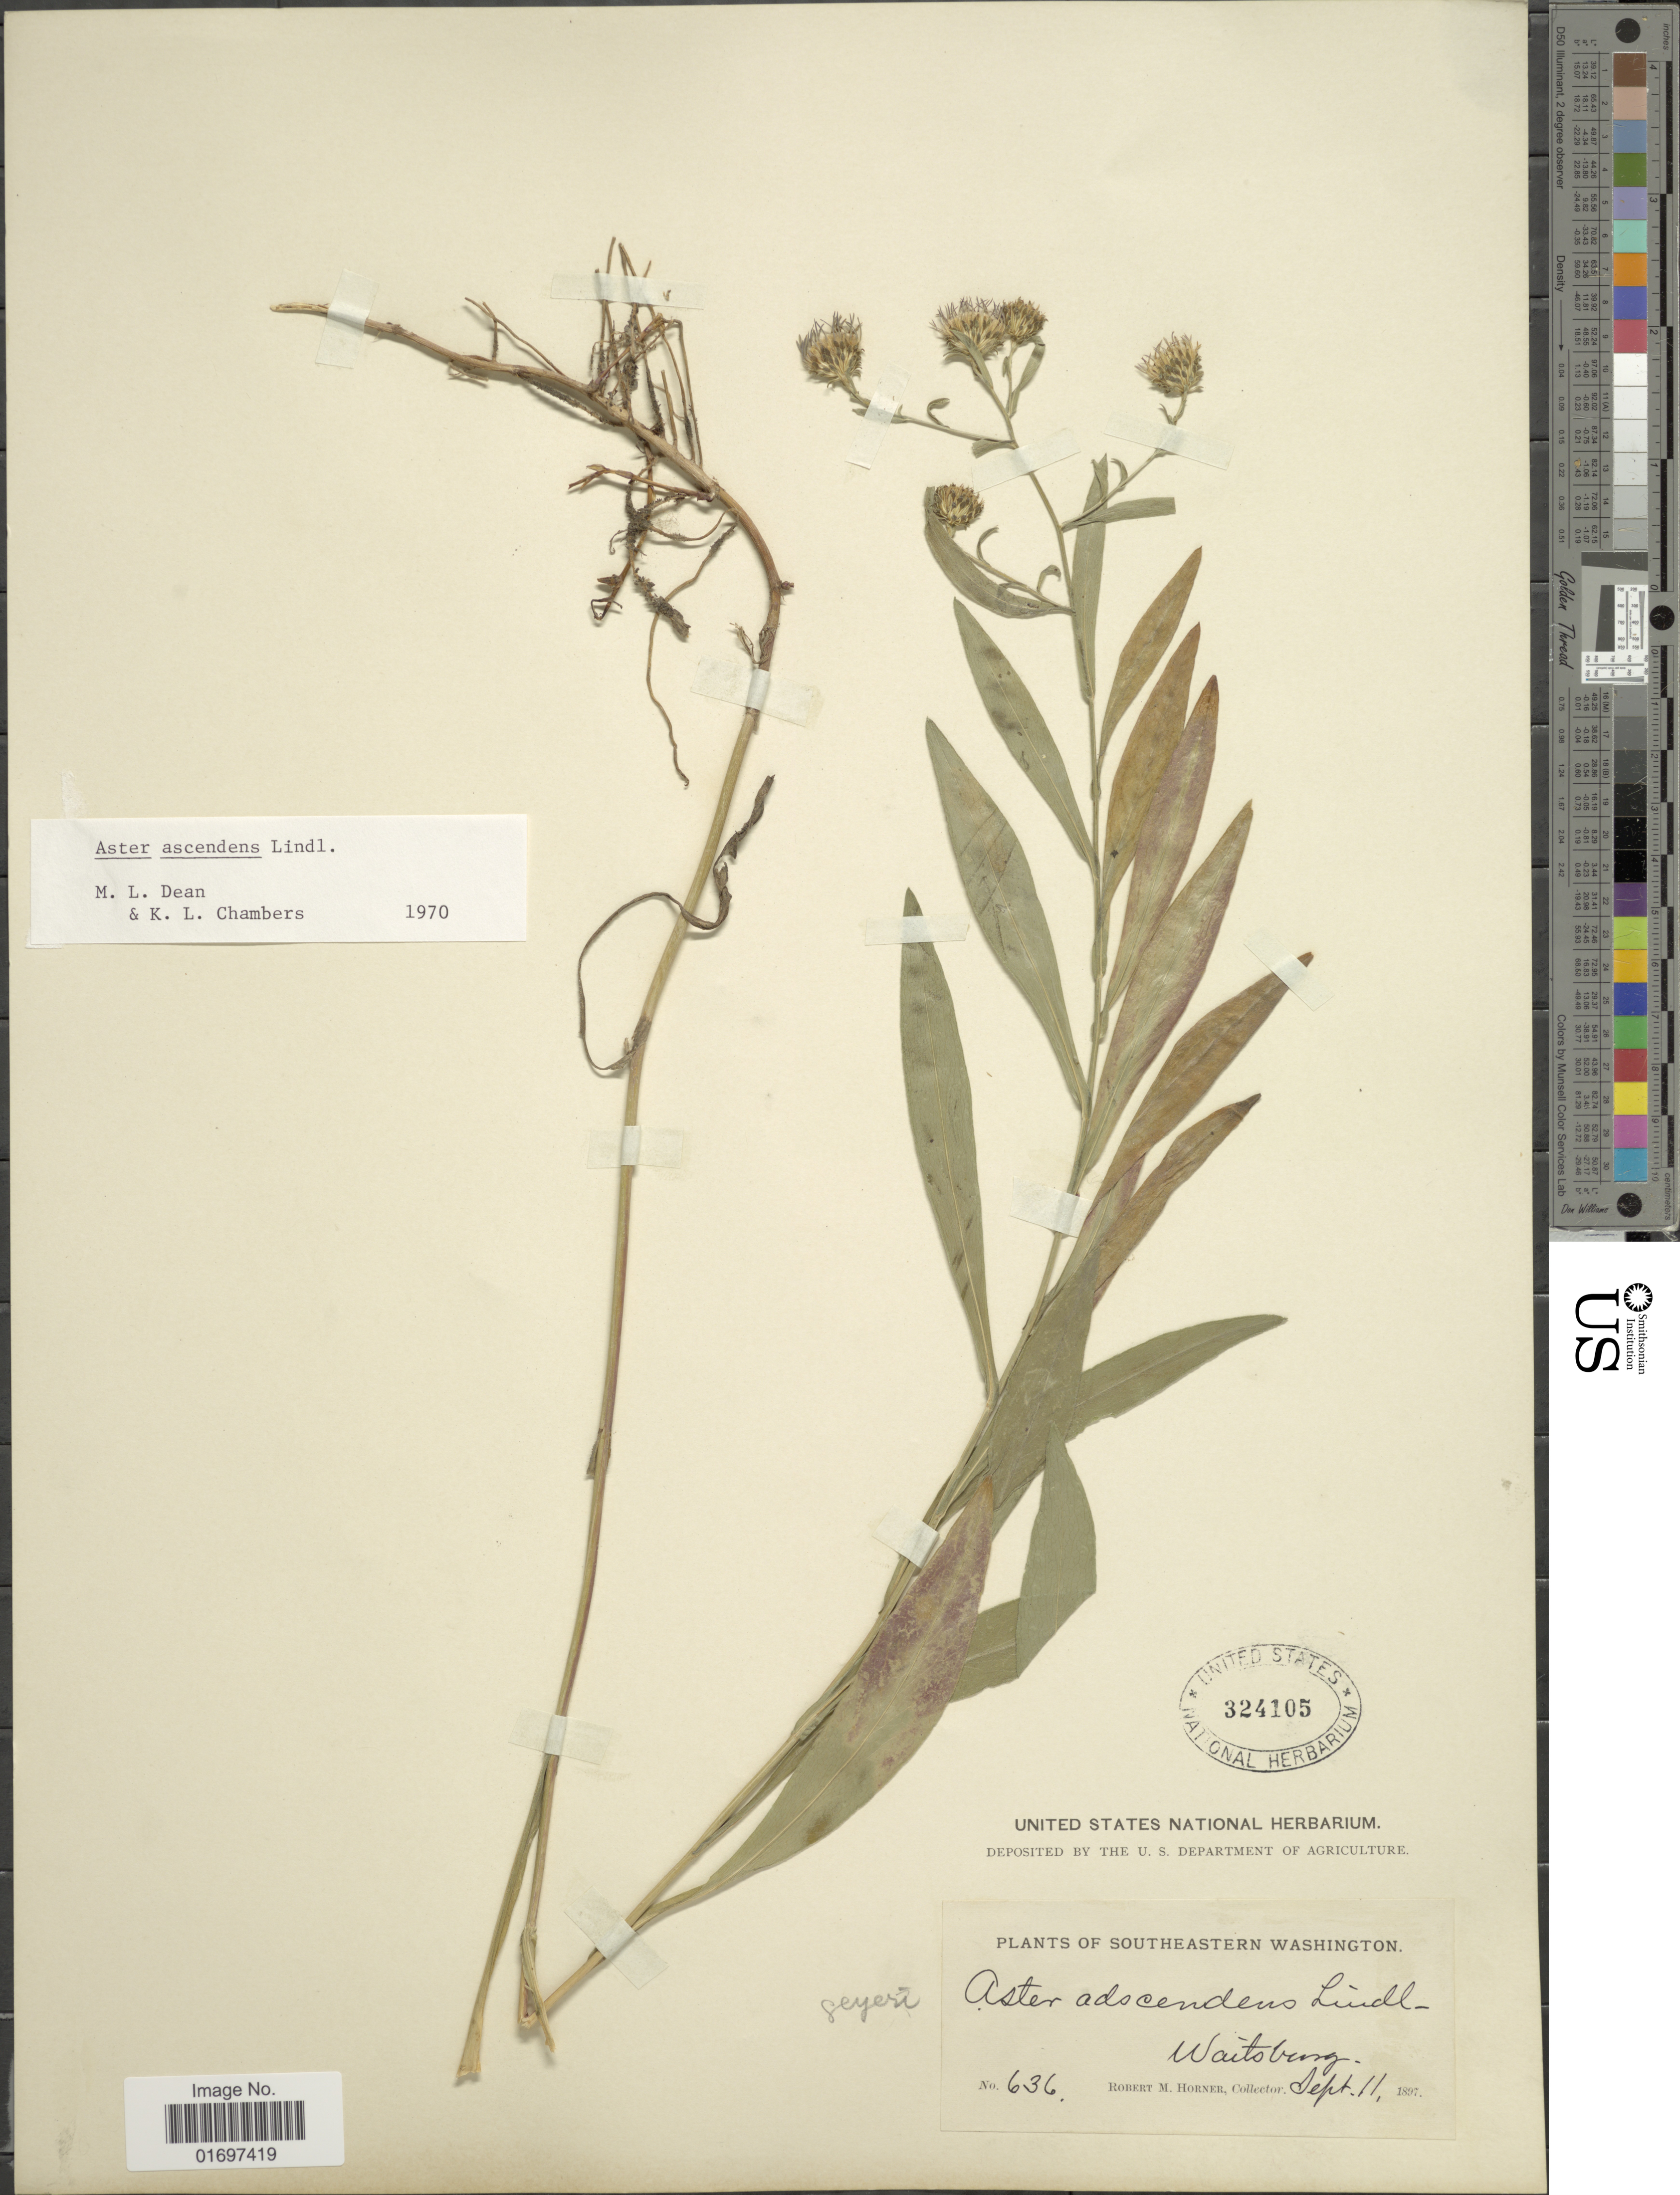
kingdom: Plantae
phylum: Tracheophyta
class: Magnoliopsida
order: Asterales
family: Asteraceae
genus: Symphyotrichum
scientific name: Symphyotrichum ascendens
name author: (Lindl.) G.L. Nesom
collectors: R. Horner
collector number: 636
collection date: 1897-09-11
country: United States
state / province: Washington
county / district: Walla Walla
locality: Southeastern Washington. Waitsburg.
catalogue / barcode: US 324105